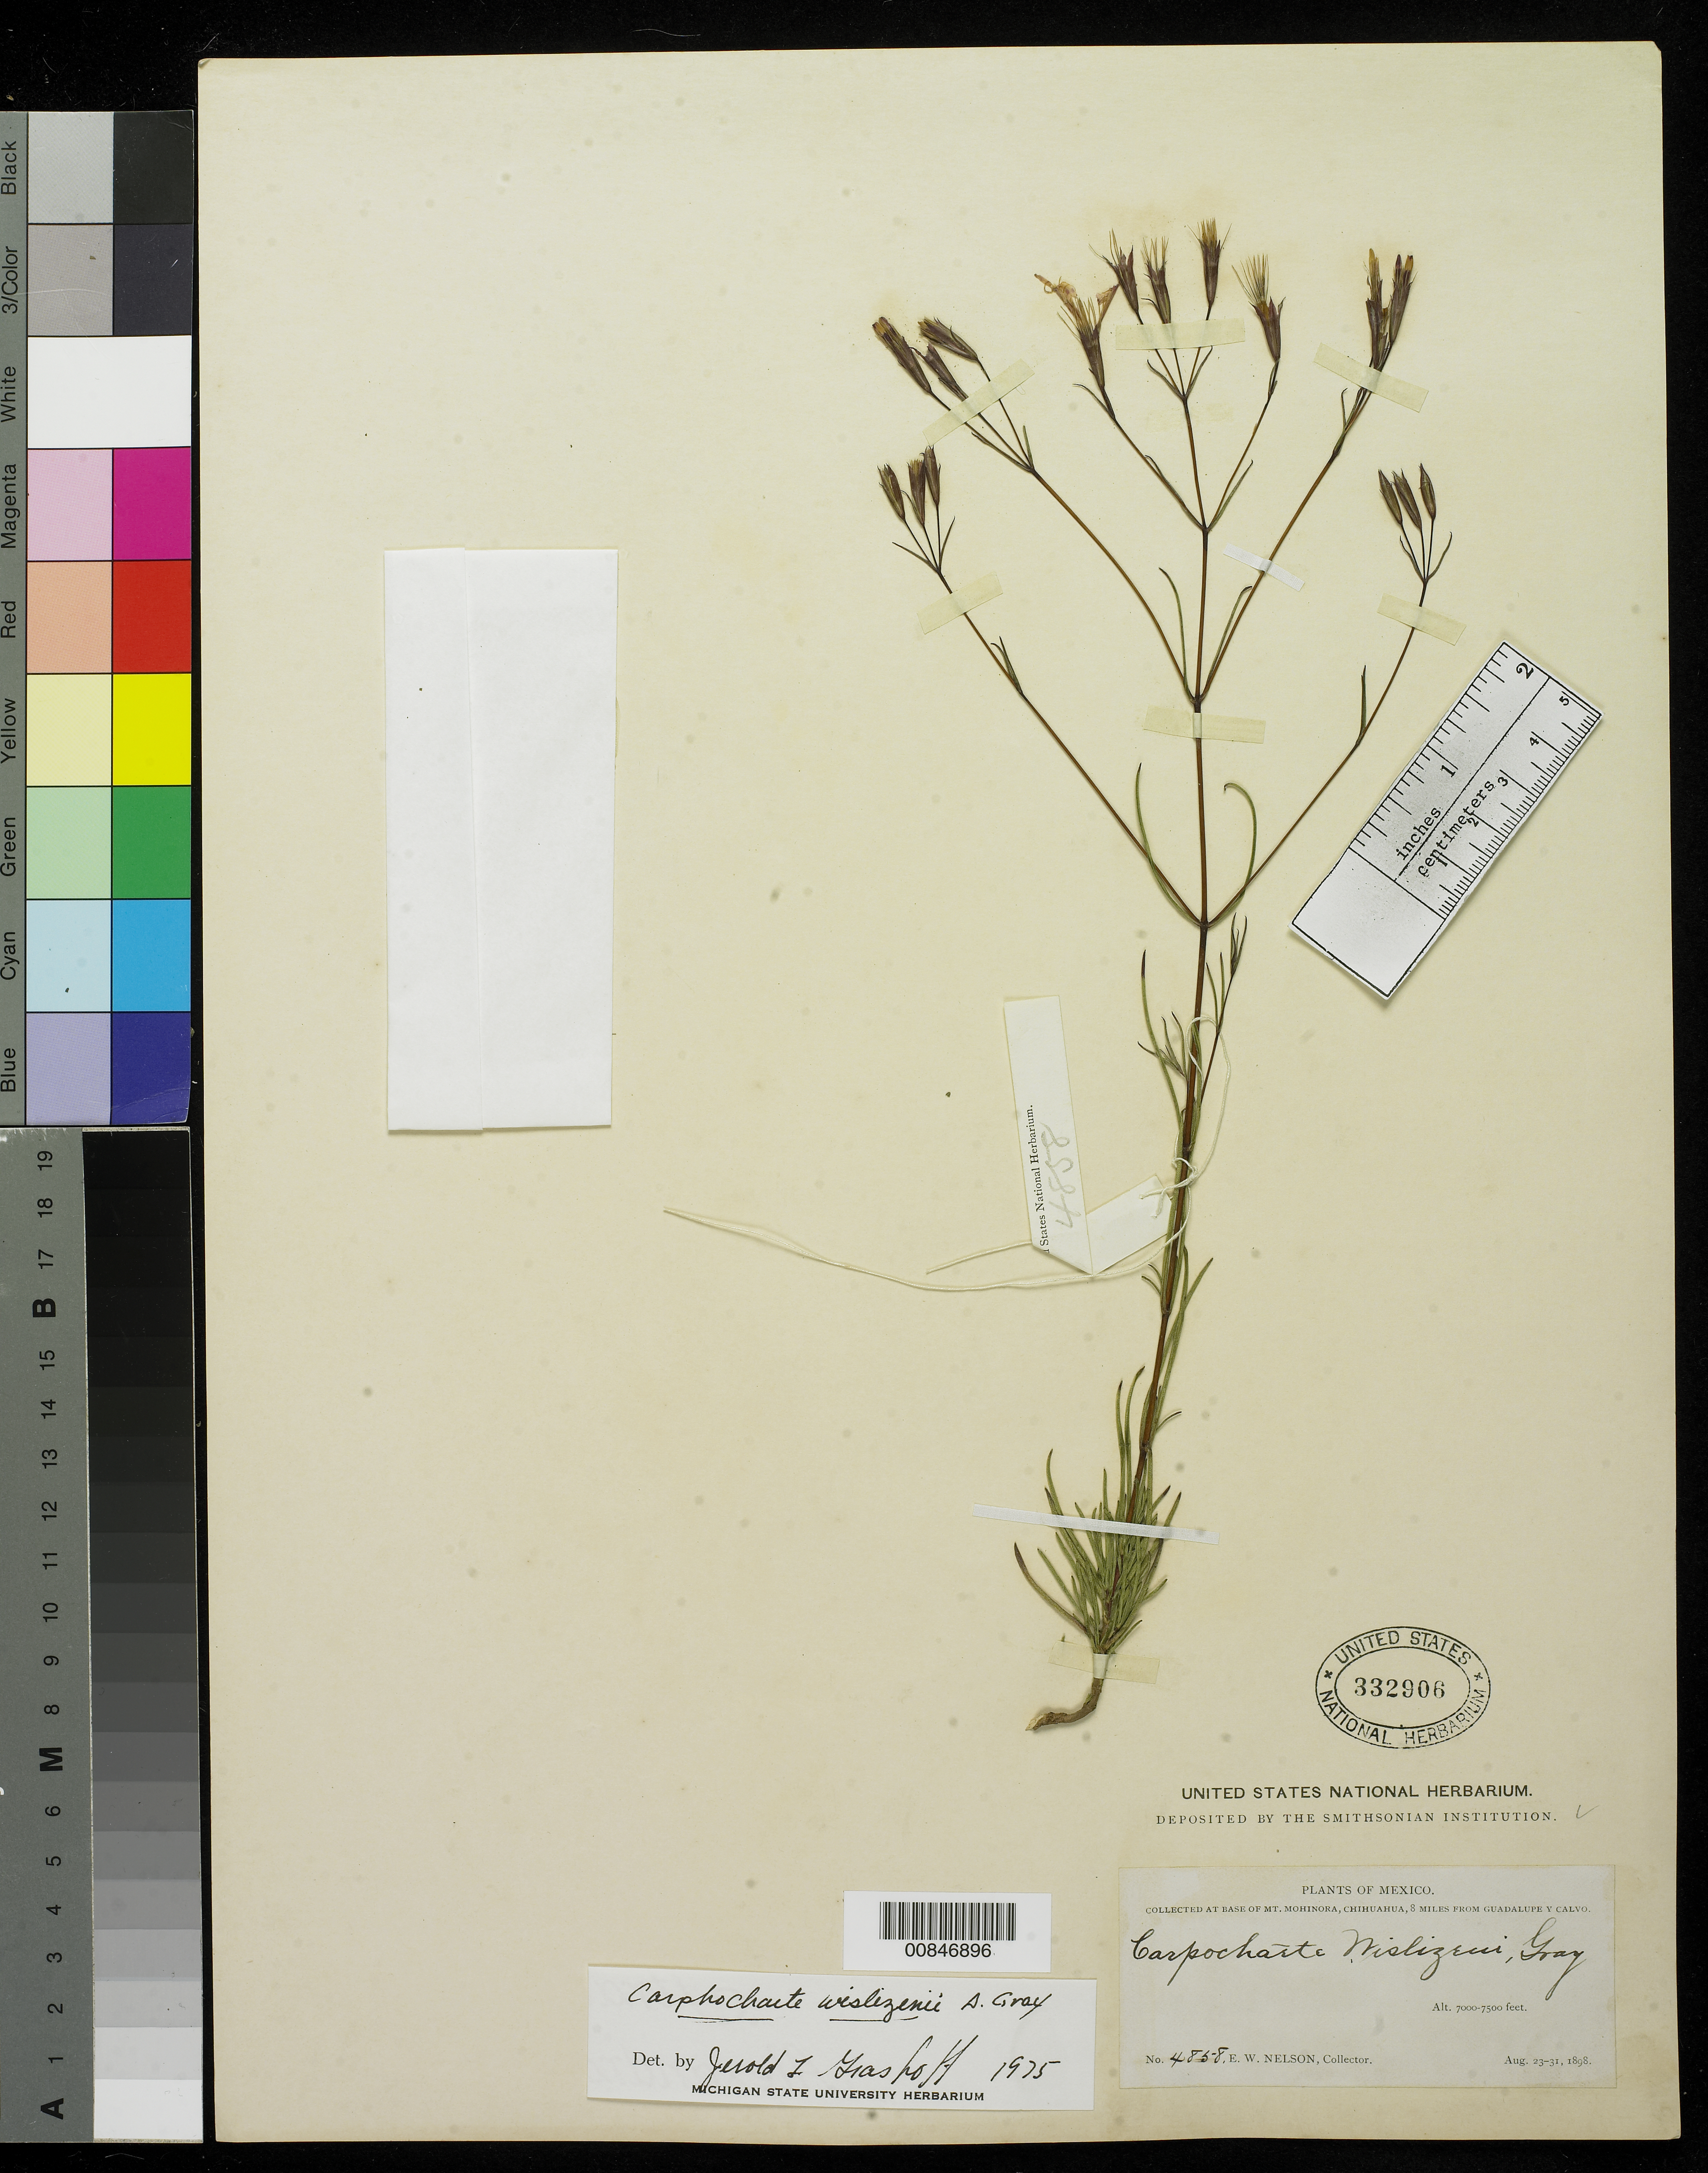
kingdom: Plantae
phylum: Tracheophyta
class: Magnoliopsida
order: Asterales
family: Asteraceae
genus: Carphochaete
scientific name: Carphochaete wislizenii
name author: A. Gray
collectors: E. W. Nelson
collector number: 4858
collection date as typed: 23 Aug 1898 to 31 Aug 1898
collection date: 1898-08-23/1898-08-31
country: Mexico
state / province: Chihuahua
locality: Base of Mt. Mohinora, Chihuahua, 8 miles from Guadalupe y Calvo.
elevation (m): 2134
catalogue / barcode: US 332906